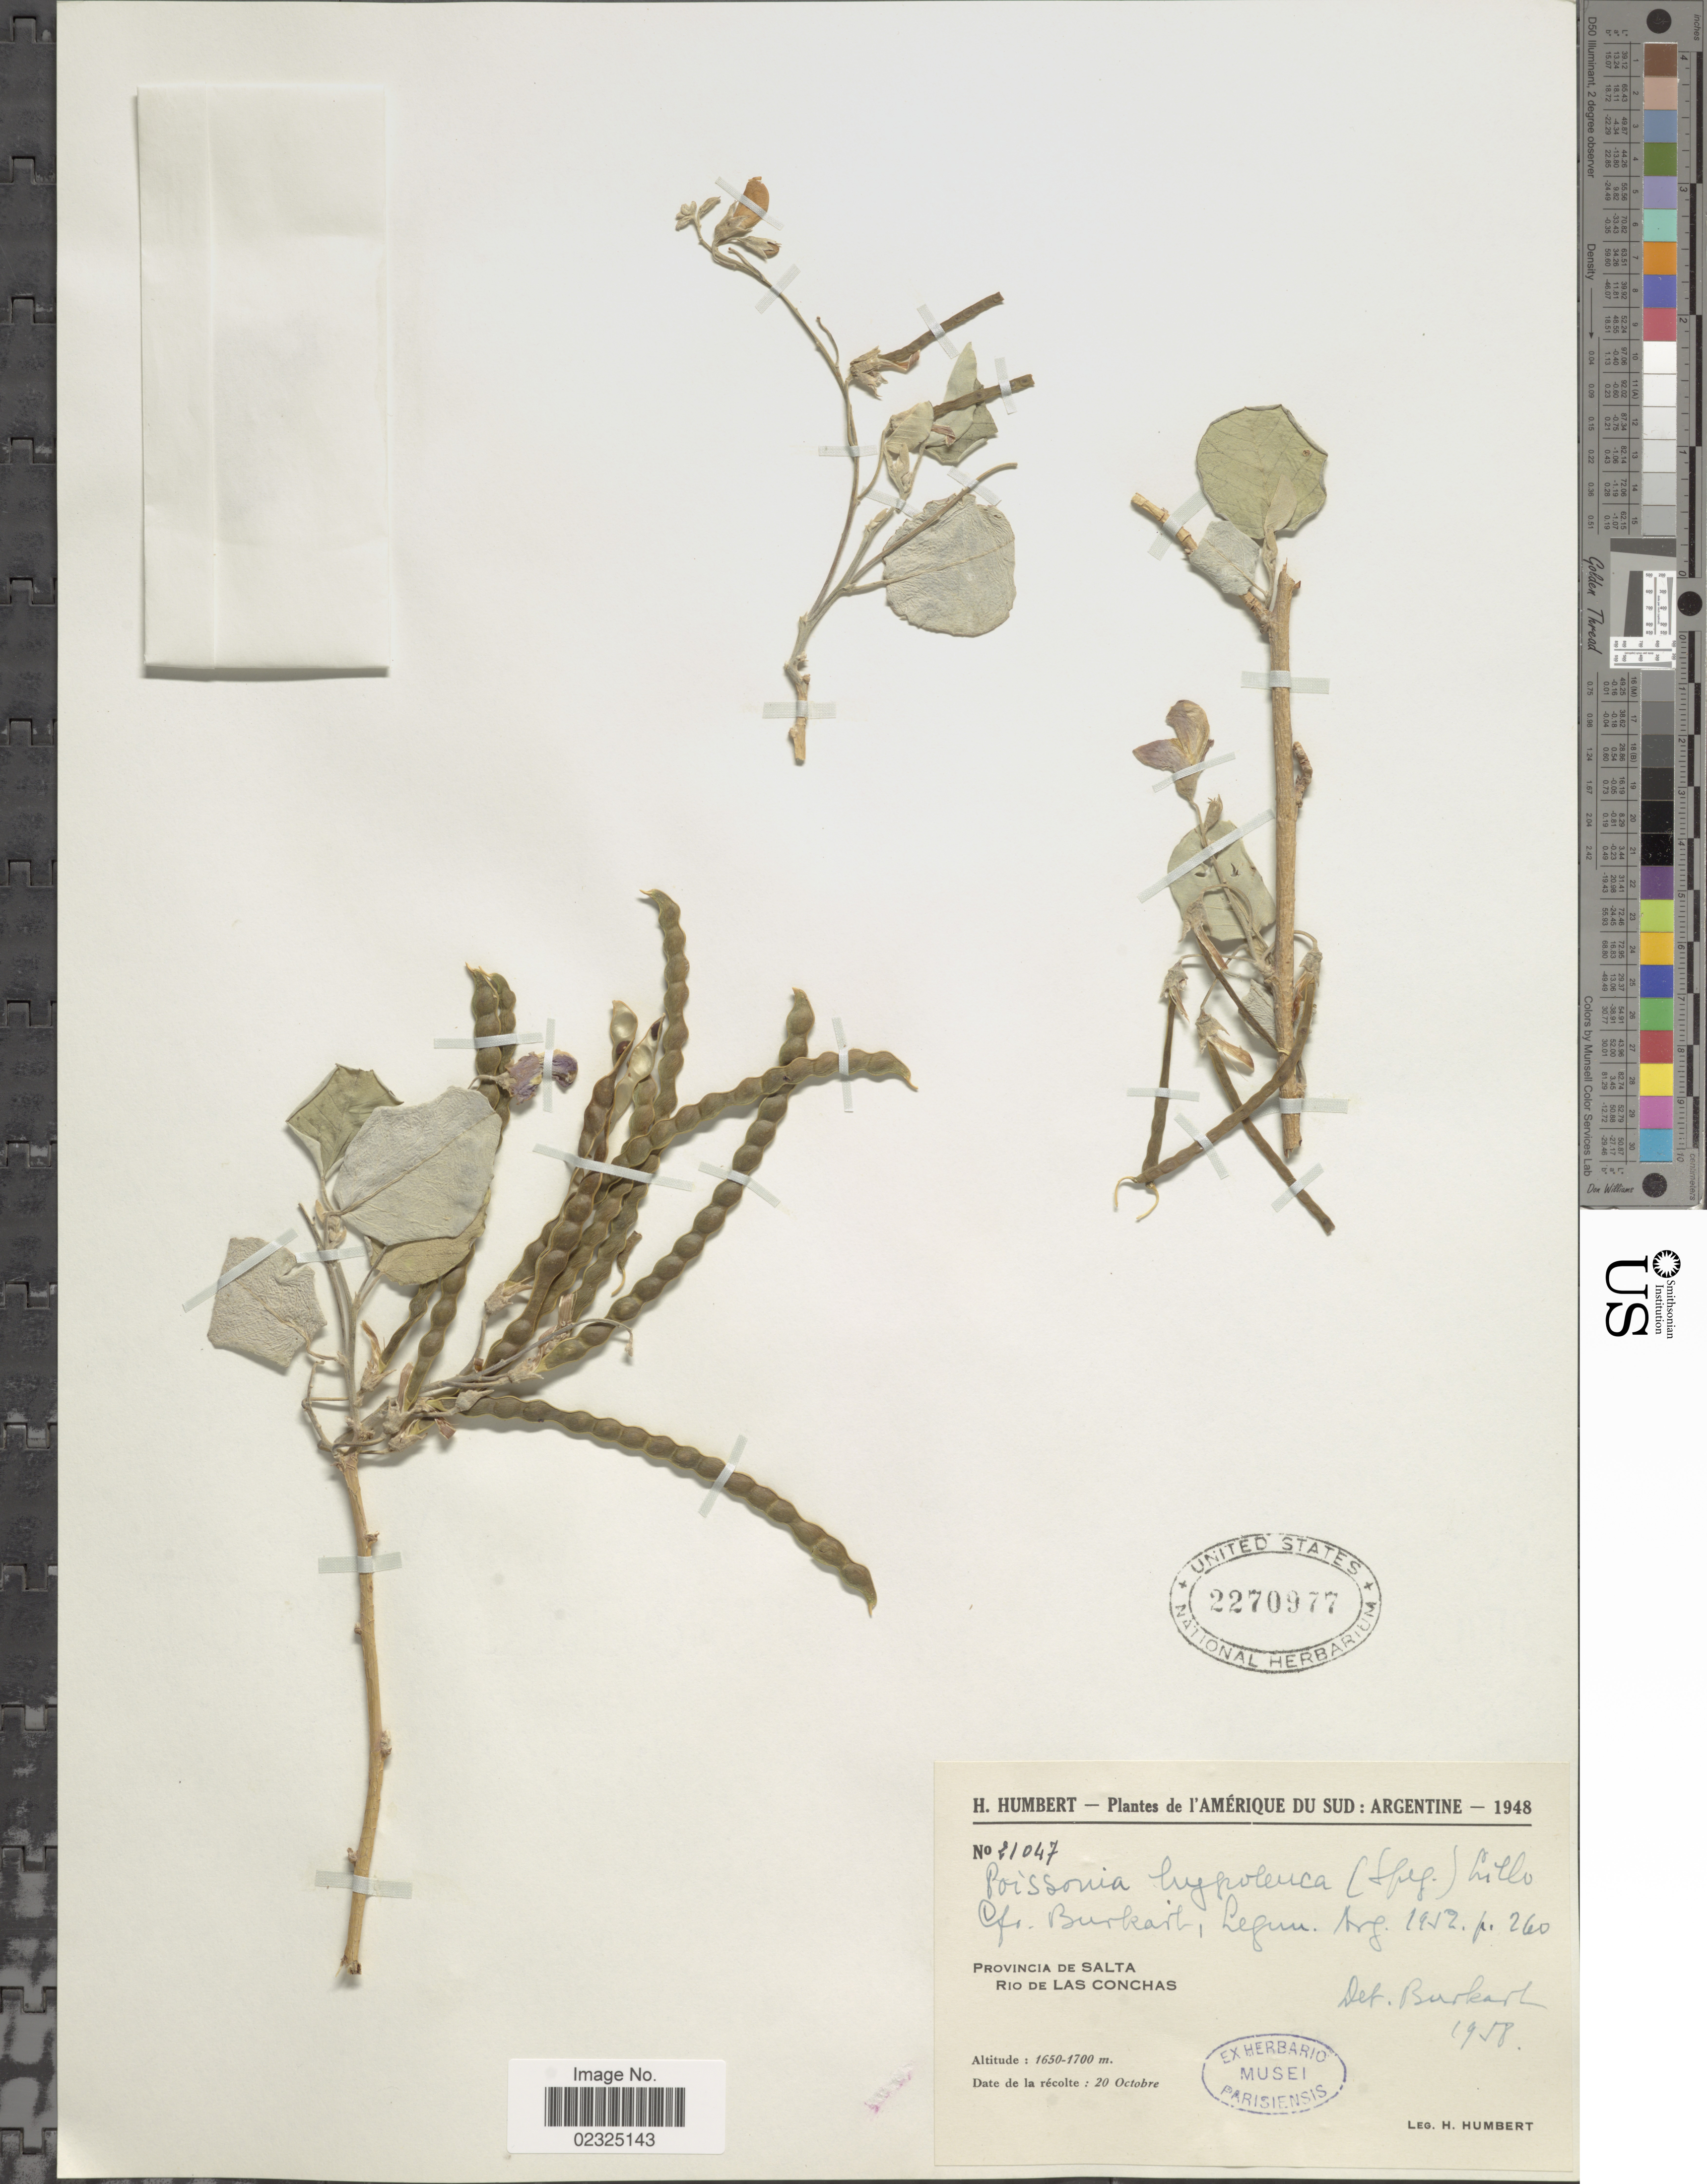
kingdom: Plantae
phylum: Tracheophyta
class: Magnoliopsida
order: Fabales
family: Fabaceae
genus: Poissonia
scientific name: Poissonia hypoleuca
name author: (Speg.) Lillo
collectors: H. Humbert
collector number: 21047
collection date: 1948-10-20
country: Argentina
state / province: Salta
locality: Rio de las Conchas.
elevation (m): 1650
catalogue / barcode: US 2270977